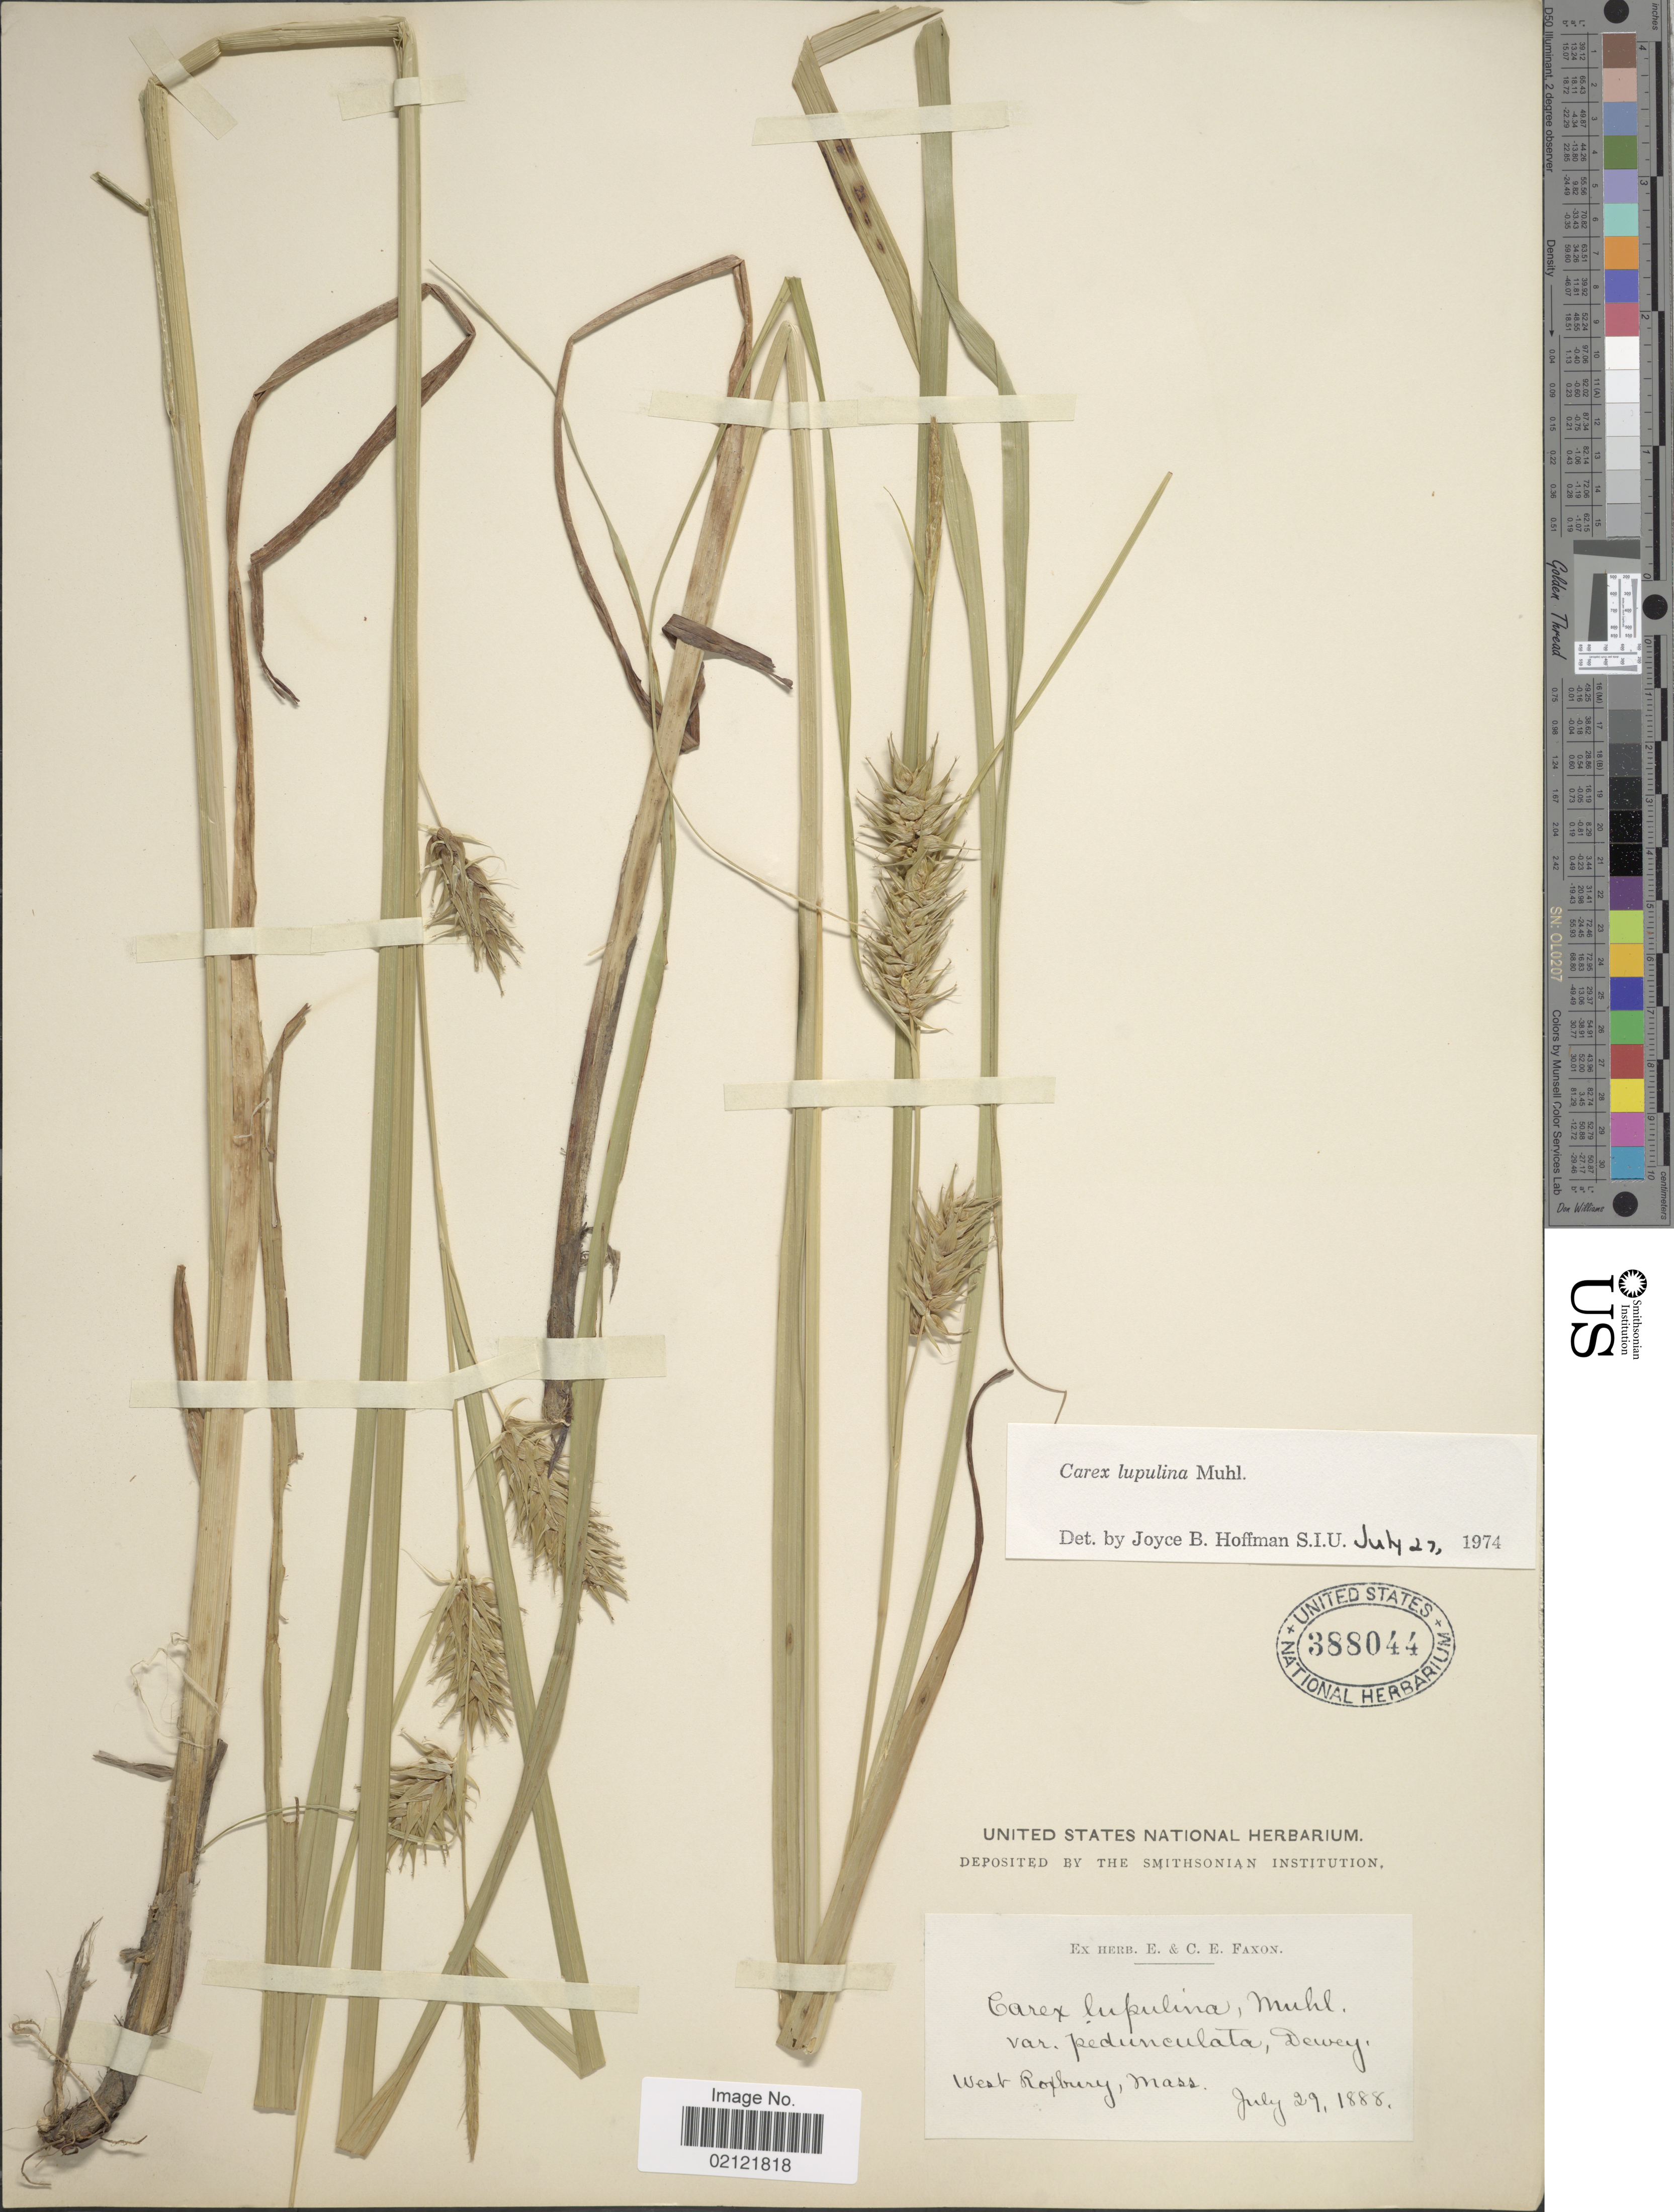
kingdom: Plantae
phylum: Tracheophyta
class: Liliopsida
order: Poales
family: Cyperaceae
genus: Carex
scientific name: Carex lupulina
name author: Muhl. ex Willd.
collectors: ex herb. E. & C.E. Faxon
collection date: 1888-07-29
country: United States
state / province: Massachusetts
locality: West Roxbury, Mass.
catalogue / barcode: US 388044